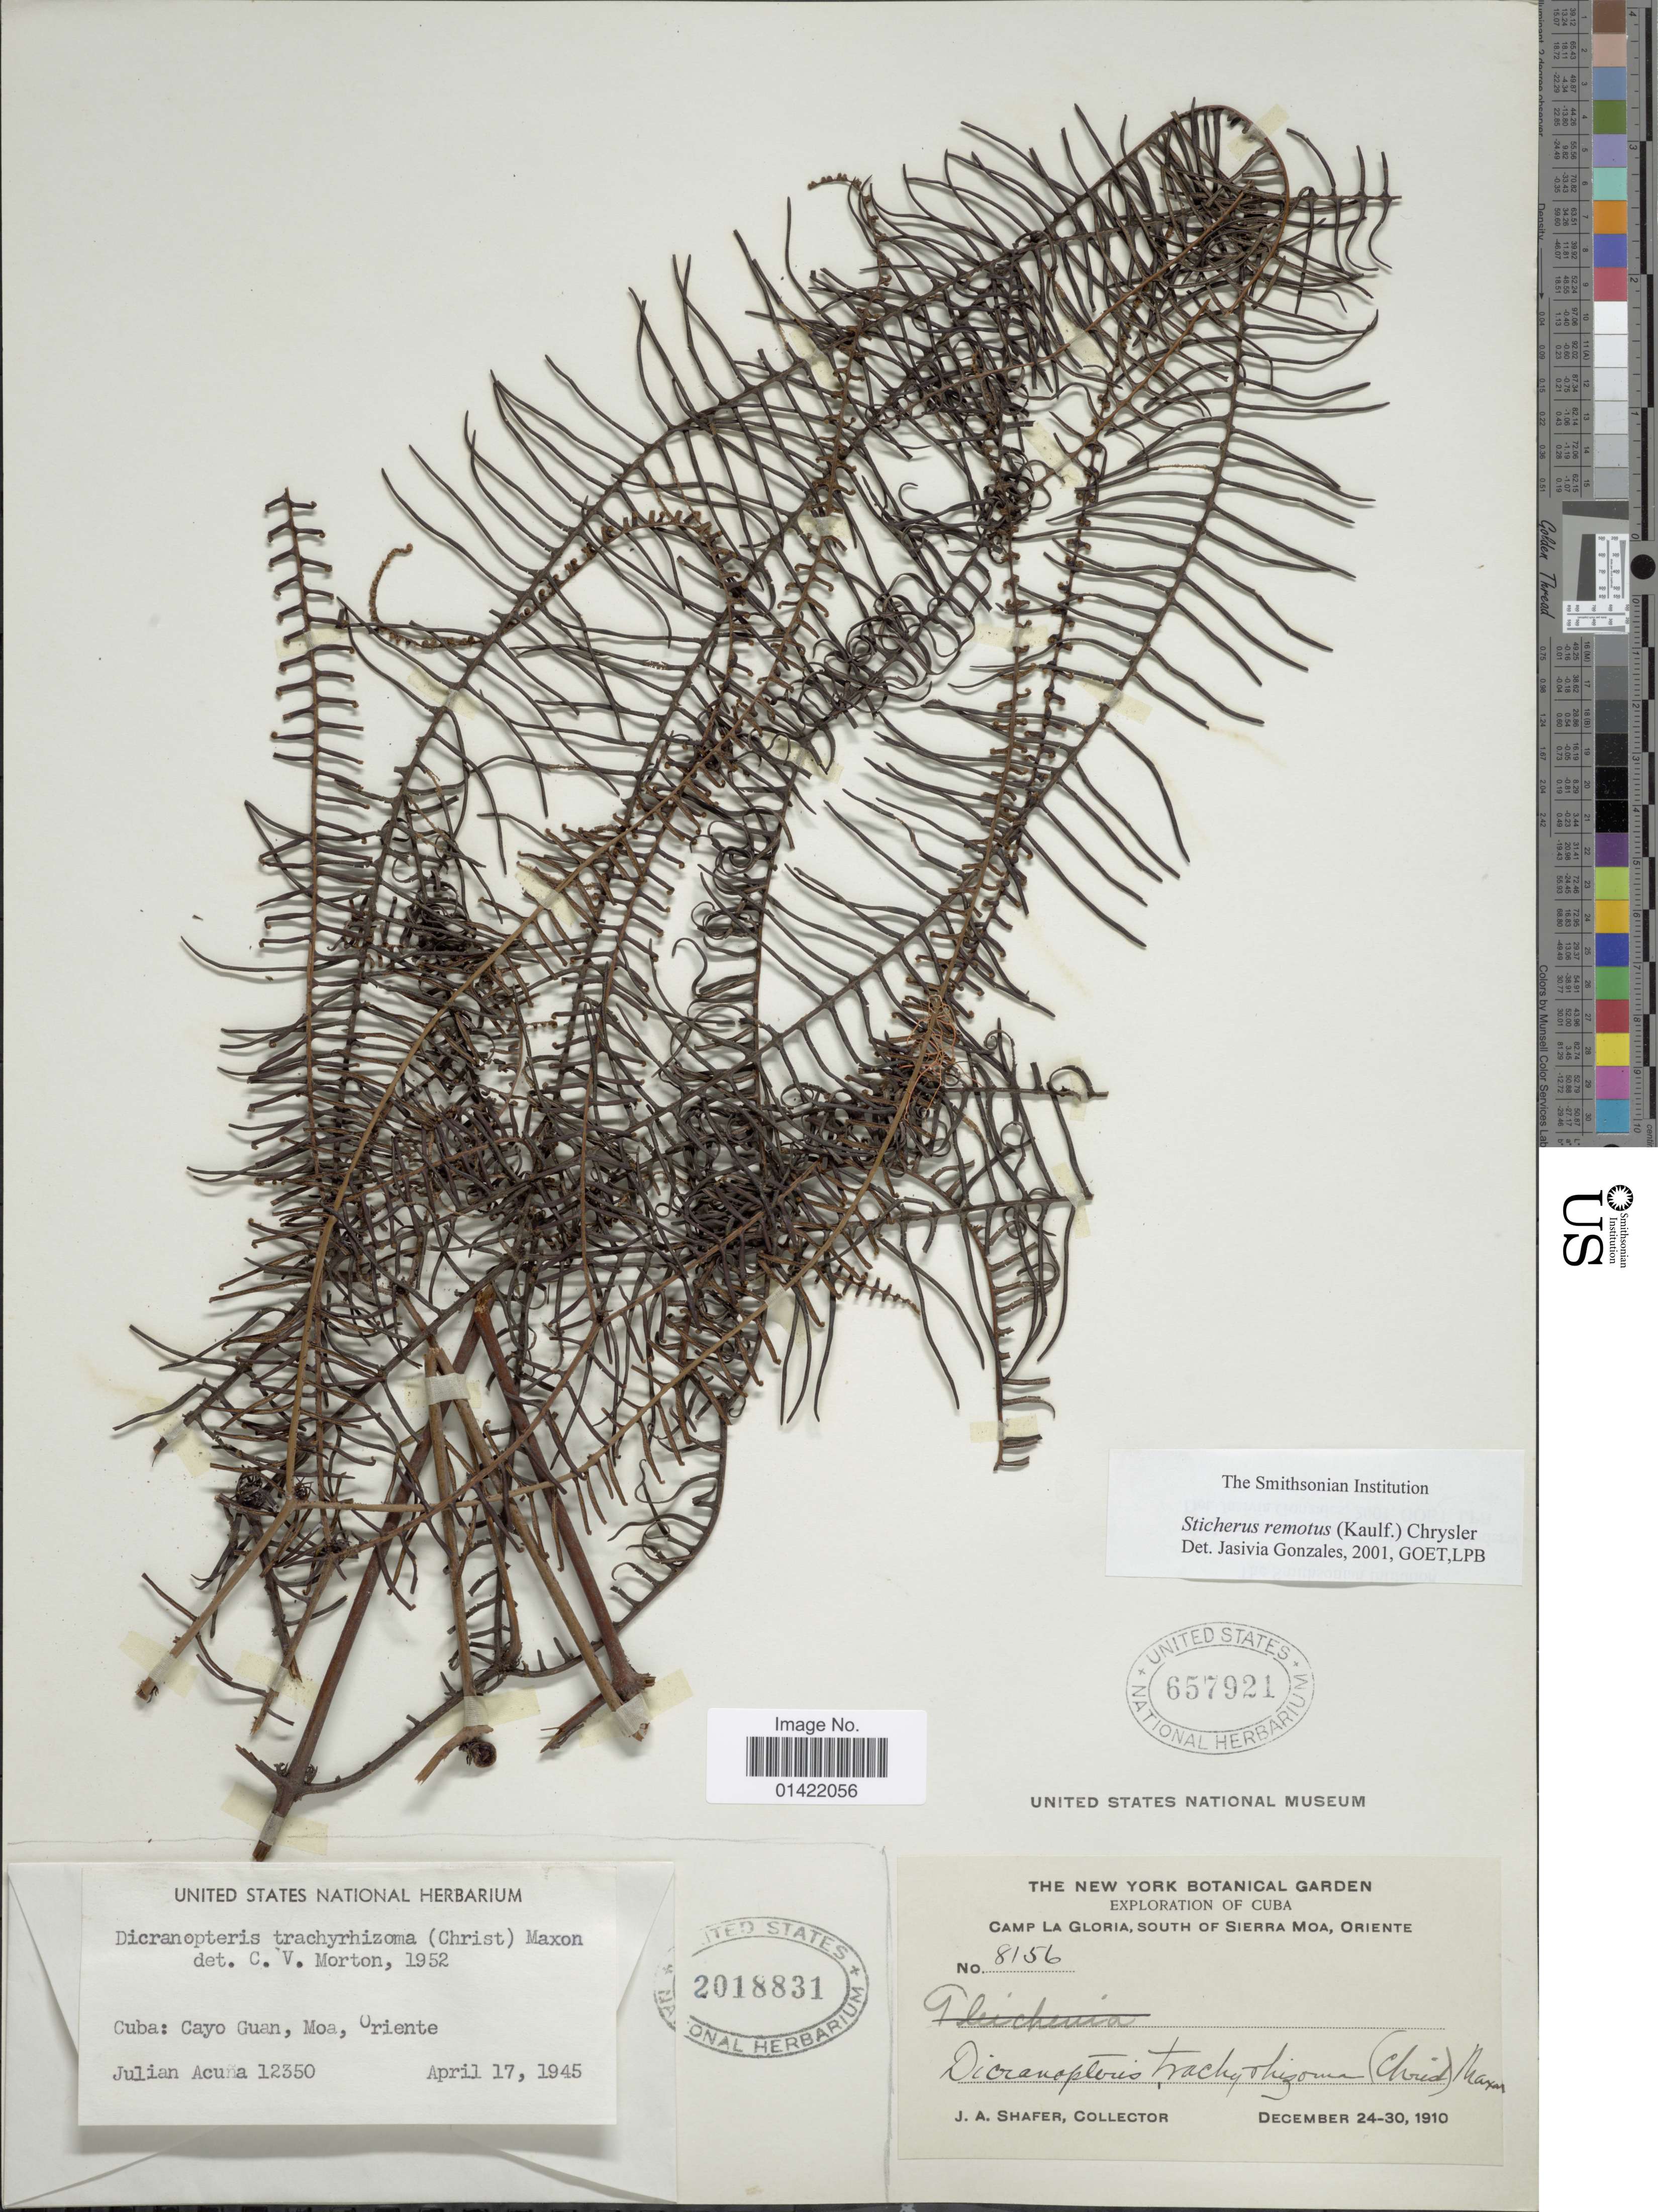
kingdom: Plantae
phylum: Tracheophyta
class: Polypodiopsida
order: Gleicheniales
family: Gleicheniaceae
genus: Sticherus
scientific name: Sticherus remotus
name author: (Kaulf.) Chrysler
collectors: J. A. Shafer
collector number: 8156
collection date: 1910-12-24/1910-12-30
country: Cuba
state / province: Oriente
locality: Camp La Gloria, South of Sierra Moa.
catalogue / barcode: US 657921